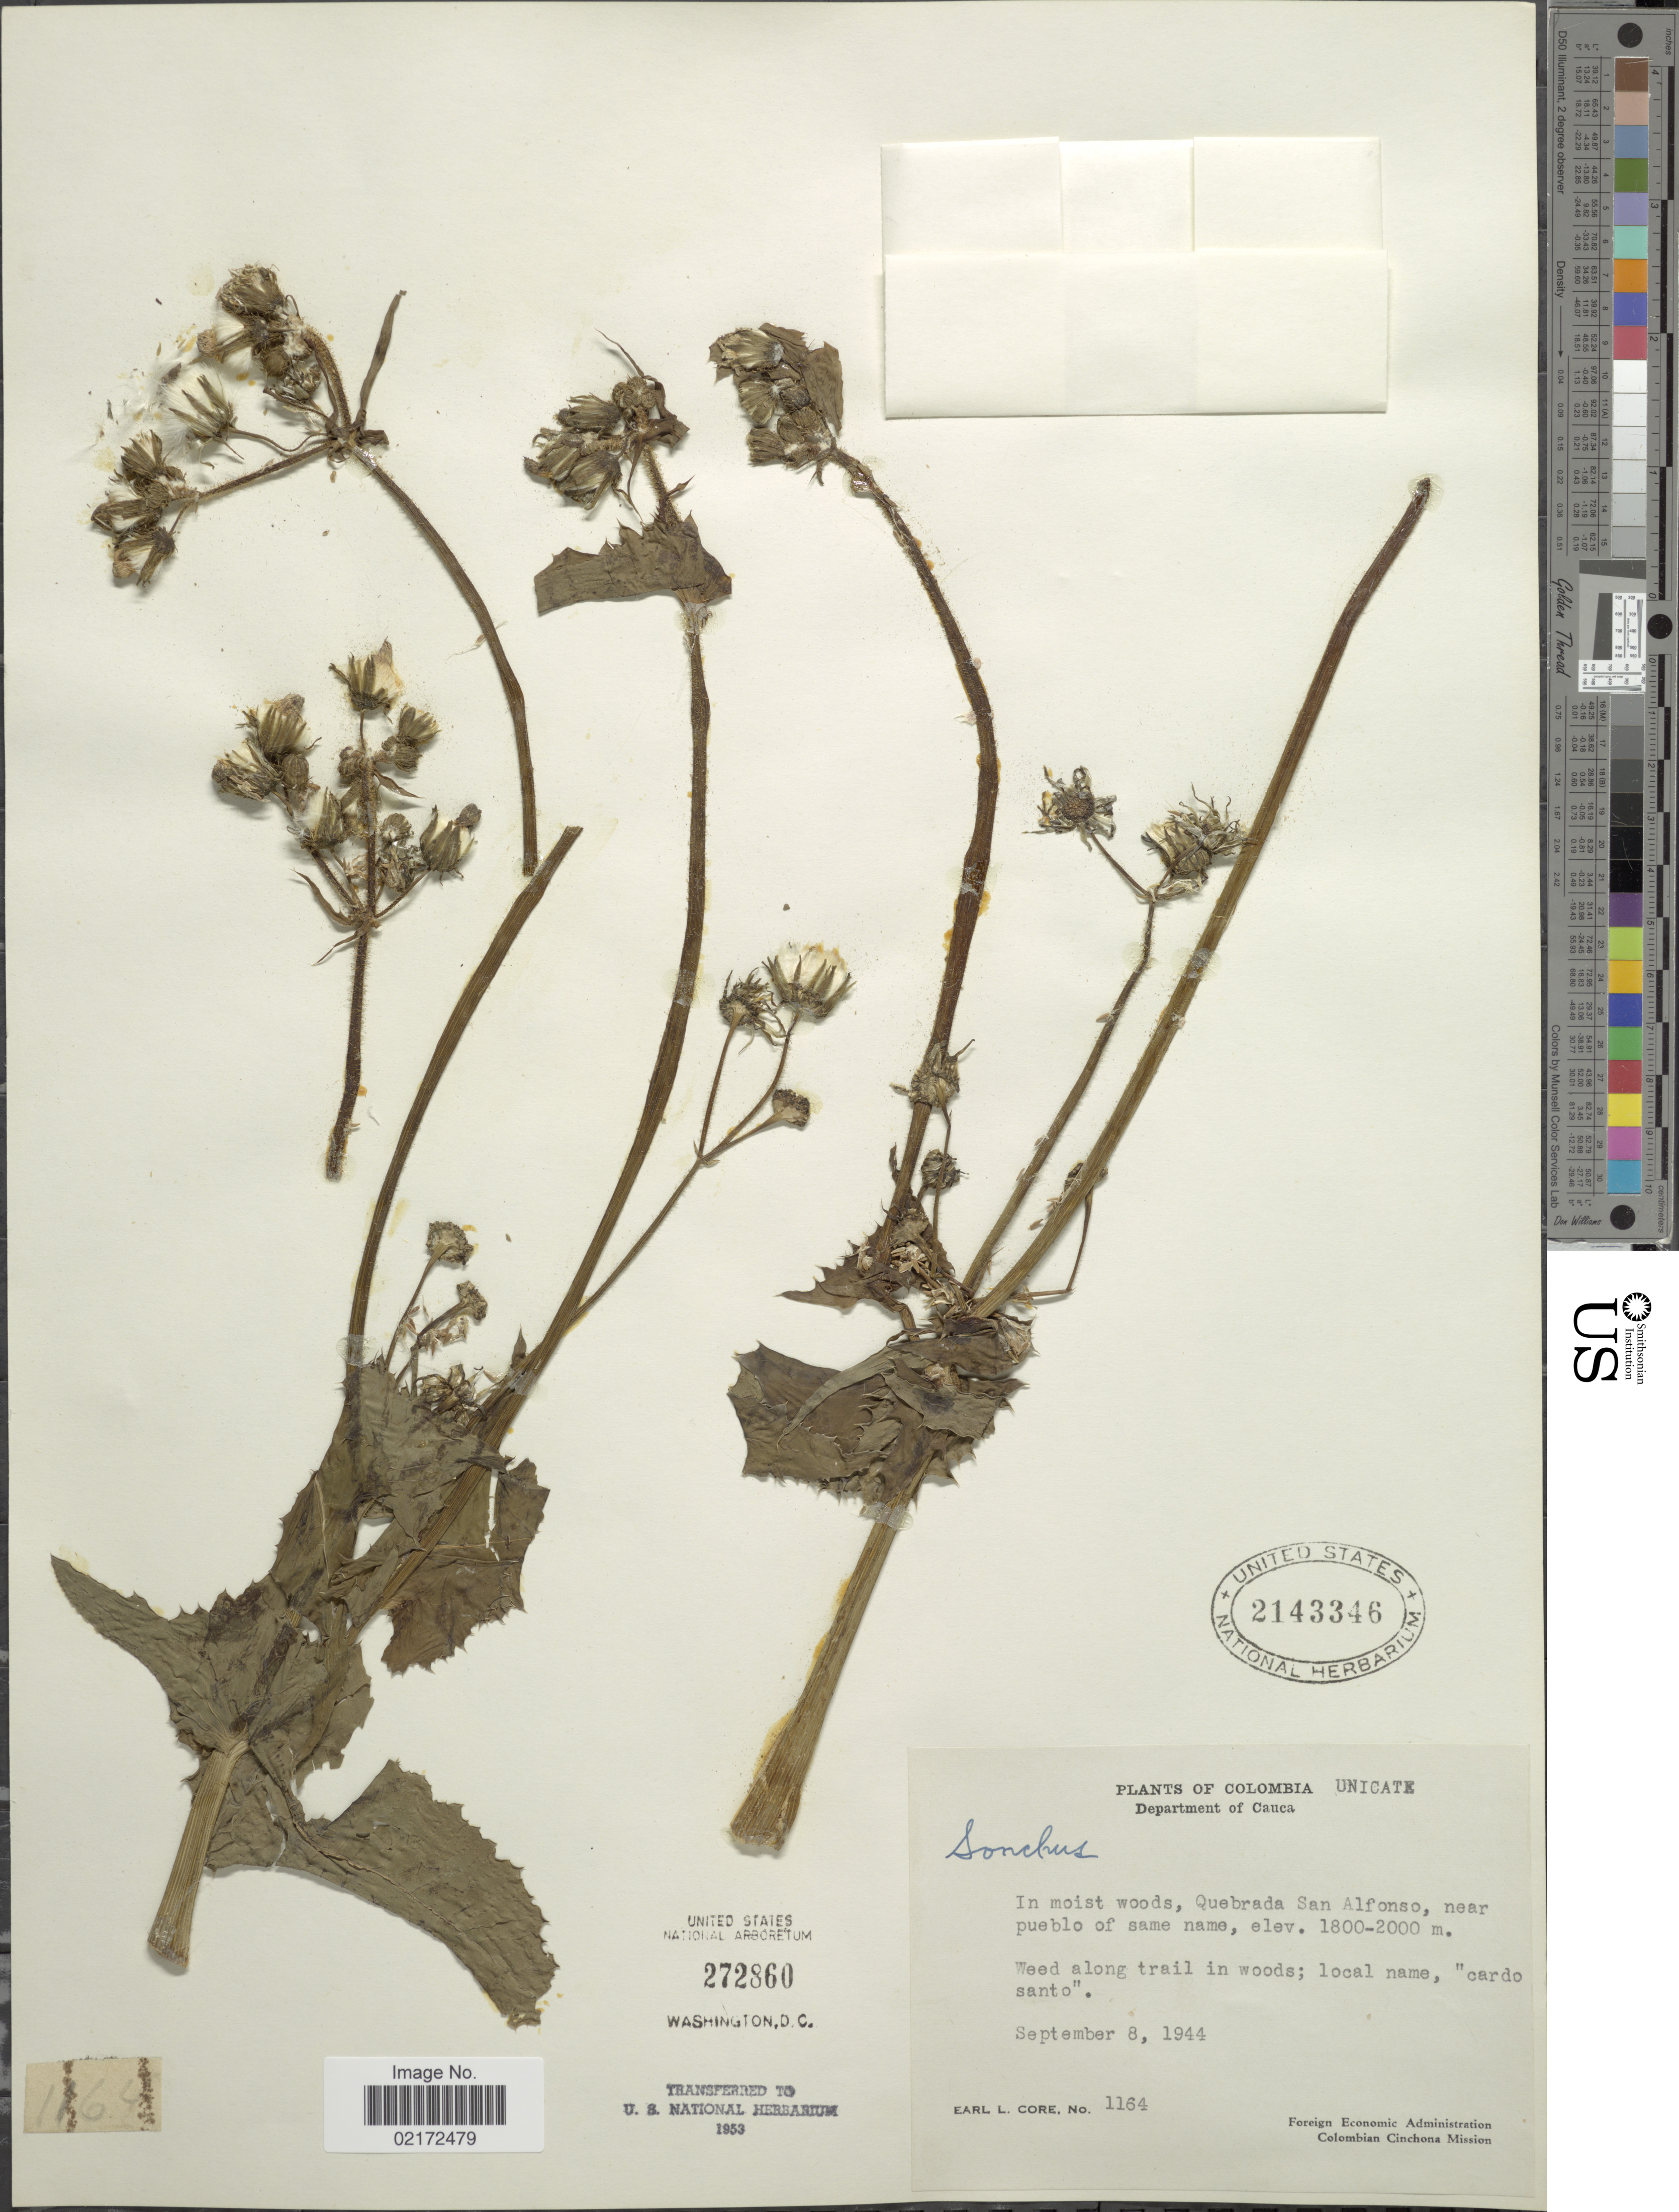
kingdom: Plantae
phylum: Tracheophyta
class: Magnoliopsida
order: Asterales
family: Asteraceae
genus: Sonchus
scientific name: Sonchus sp.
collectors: E. L. Core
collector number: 1164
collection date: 1944-09-08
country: Colombia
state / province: Cauca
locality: Department of Cauca. In moist woods, Quebrada San Alfonso, near pueblo of same name.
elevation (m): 1800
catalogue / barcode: US 2143346